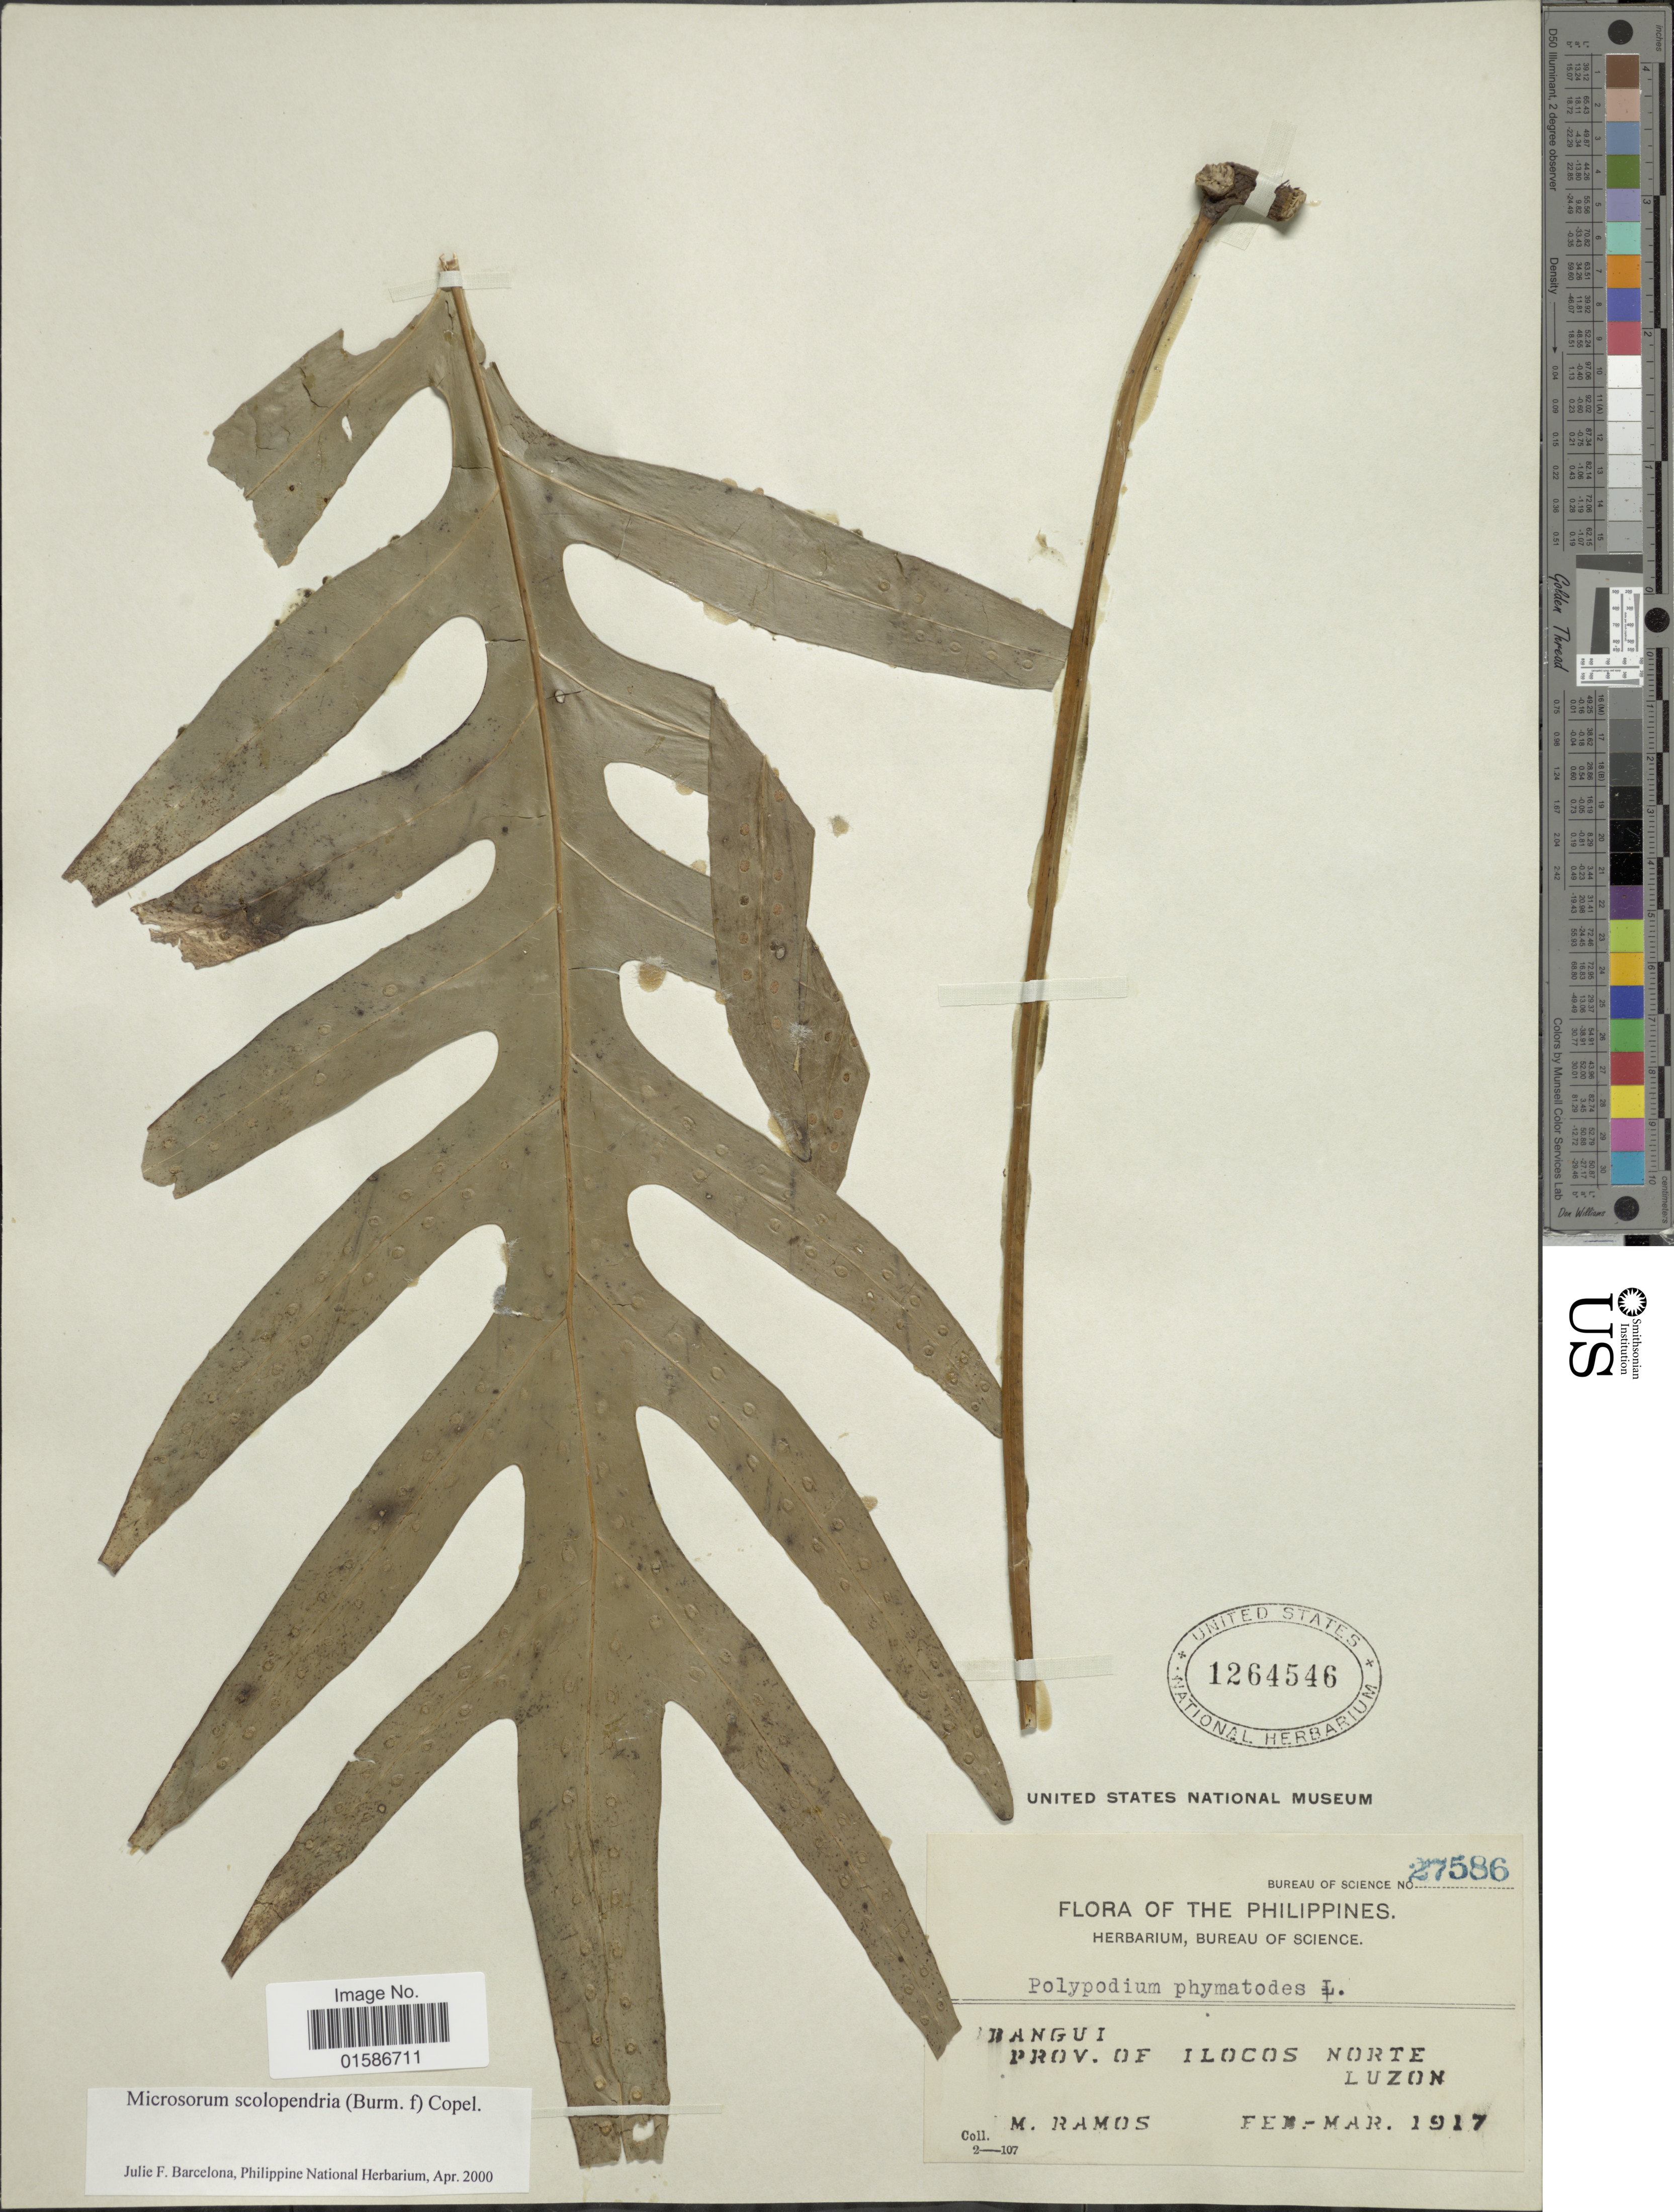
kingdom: Plantae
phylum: Tracheophyta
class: Polypodiopsida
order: Polypodiales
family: Polypodiaceae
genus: Microsorum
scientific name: Microsorum scolopendria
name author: (Burm. f.) Copel.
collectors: M. Ramos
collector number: Bureau of Science 27586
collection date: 1917-02/1917-03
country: Philippines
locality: Bangui, Prov. of Ilocos Norte Luzon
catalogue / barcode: US 1264546